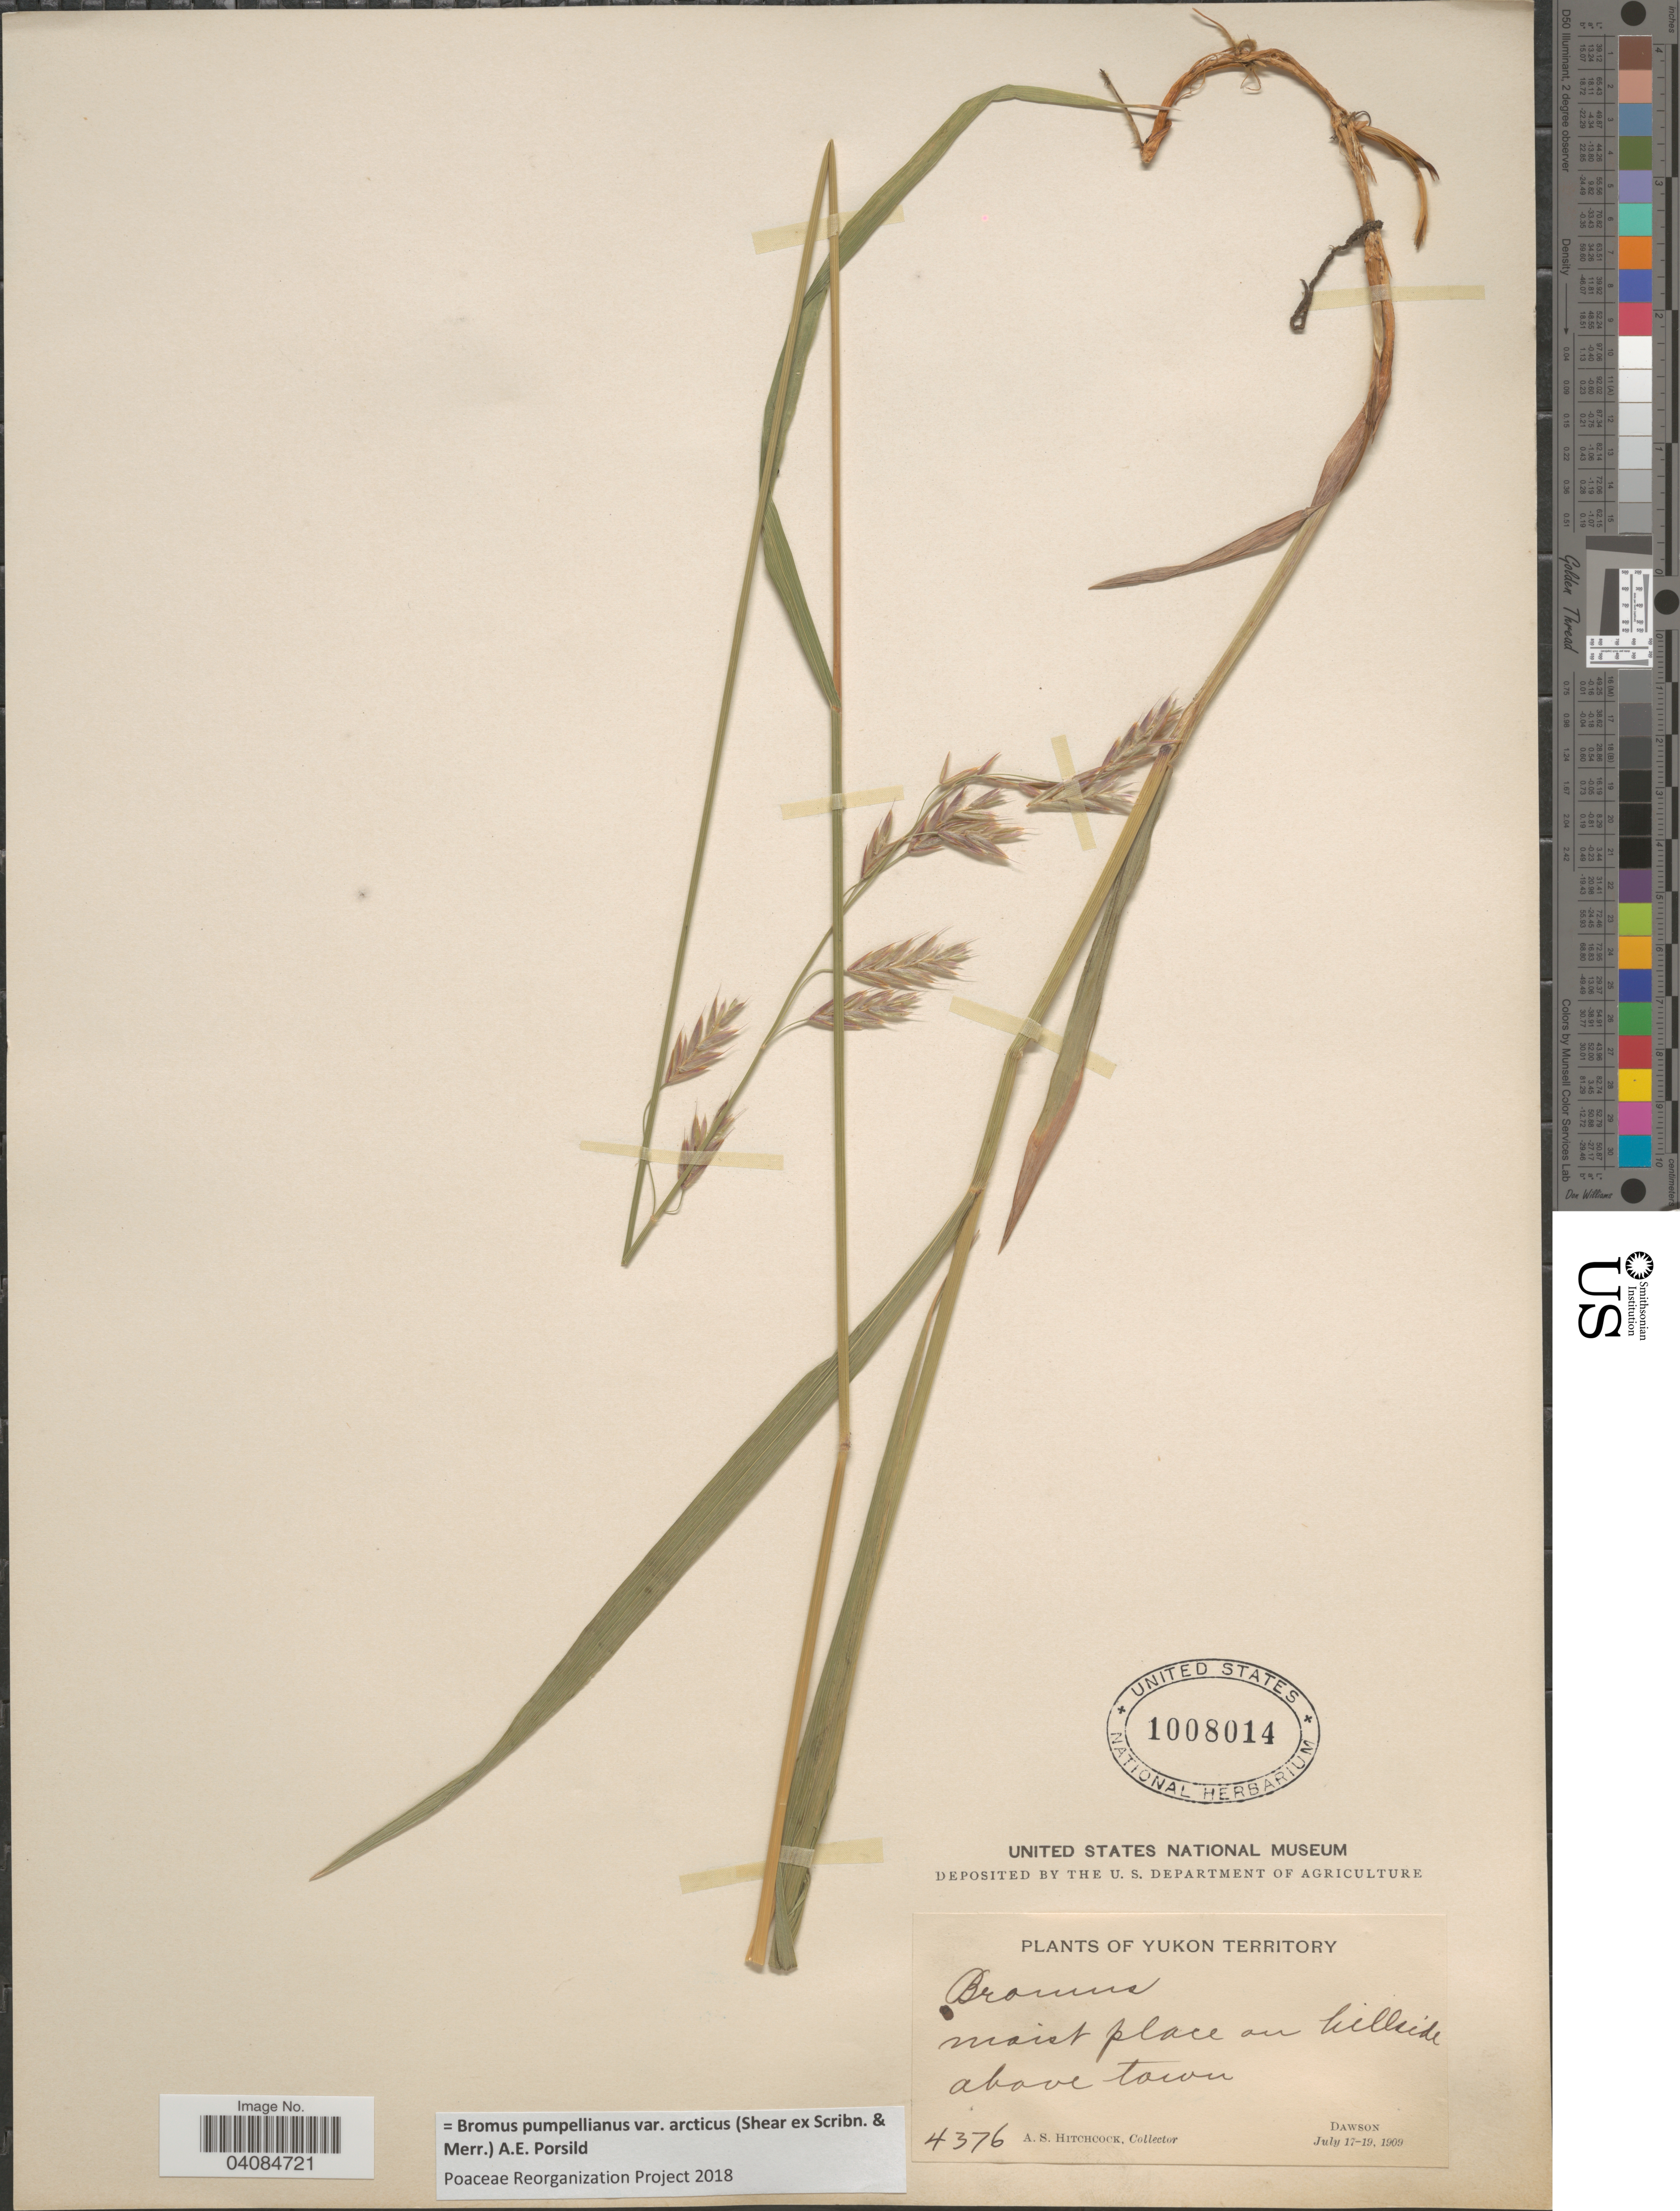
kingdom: Plantae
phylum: Tracheophyta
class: Liliopsida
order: Poales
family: Poaceae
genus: Bromus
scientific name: Bromus pumpellianus var. arcticus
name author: (Shear ex Scribn. & Merr.) A.E. Porsild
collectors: A. S. Hitchcock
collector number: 4376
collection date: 1909-07-17/1909-07-19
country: Canada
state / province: Yukon Territory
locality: Moist place on hillside above town. Dawson.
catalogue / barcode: US 1008014